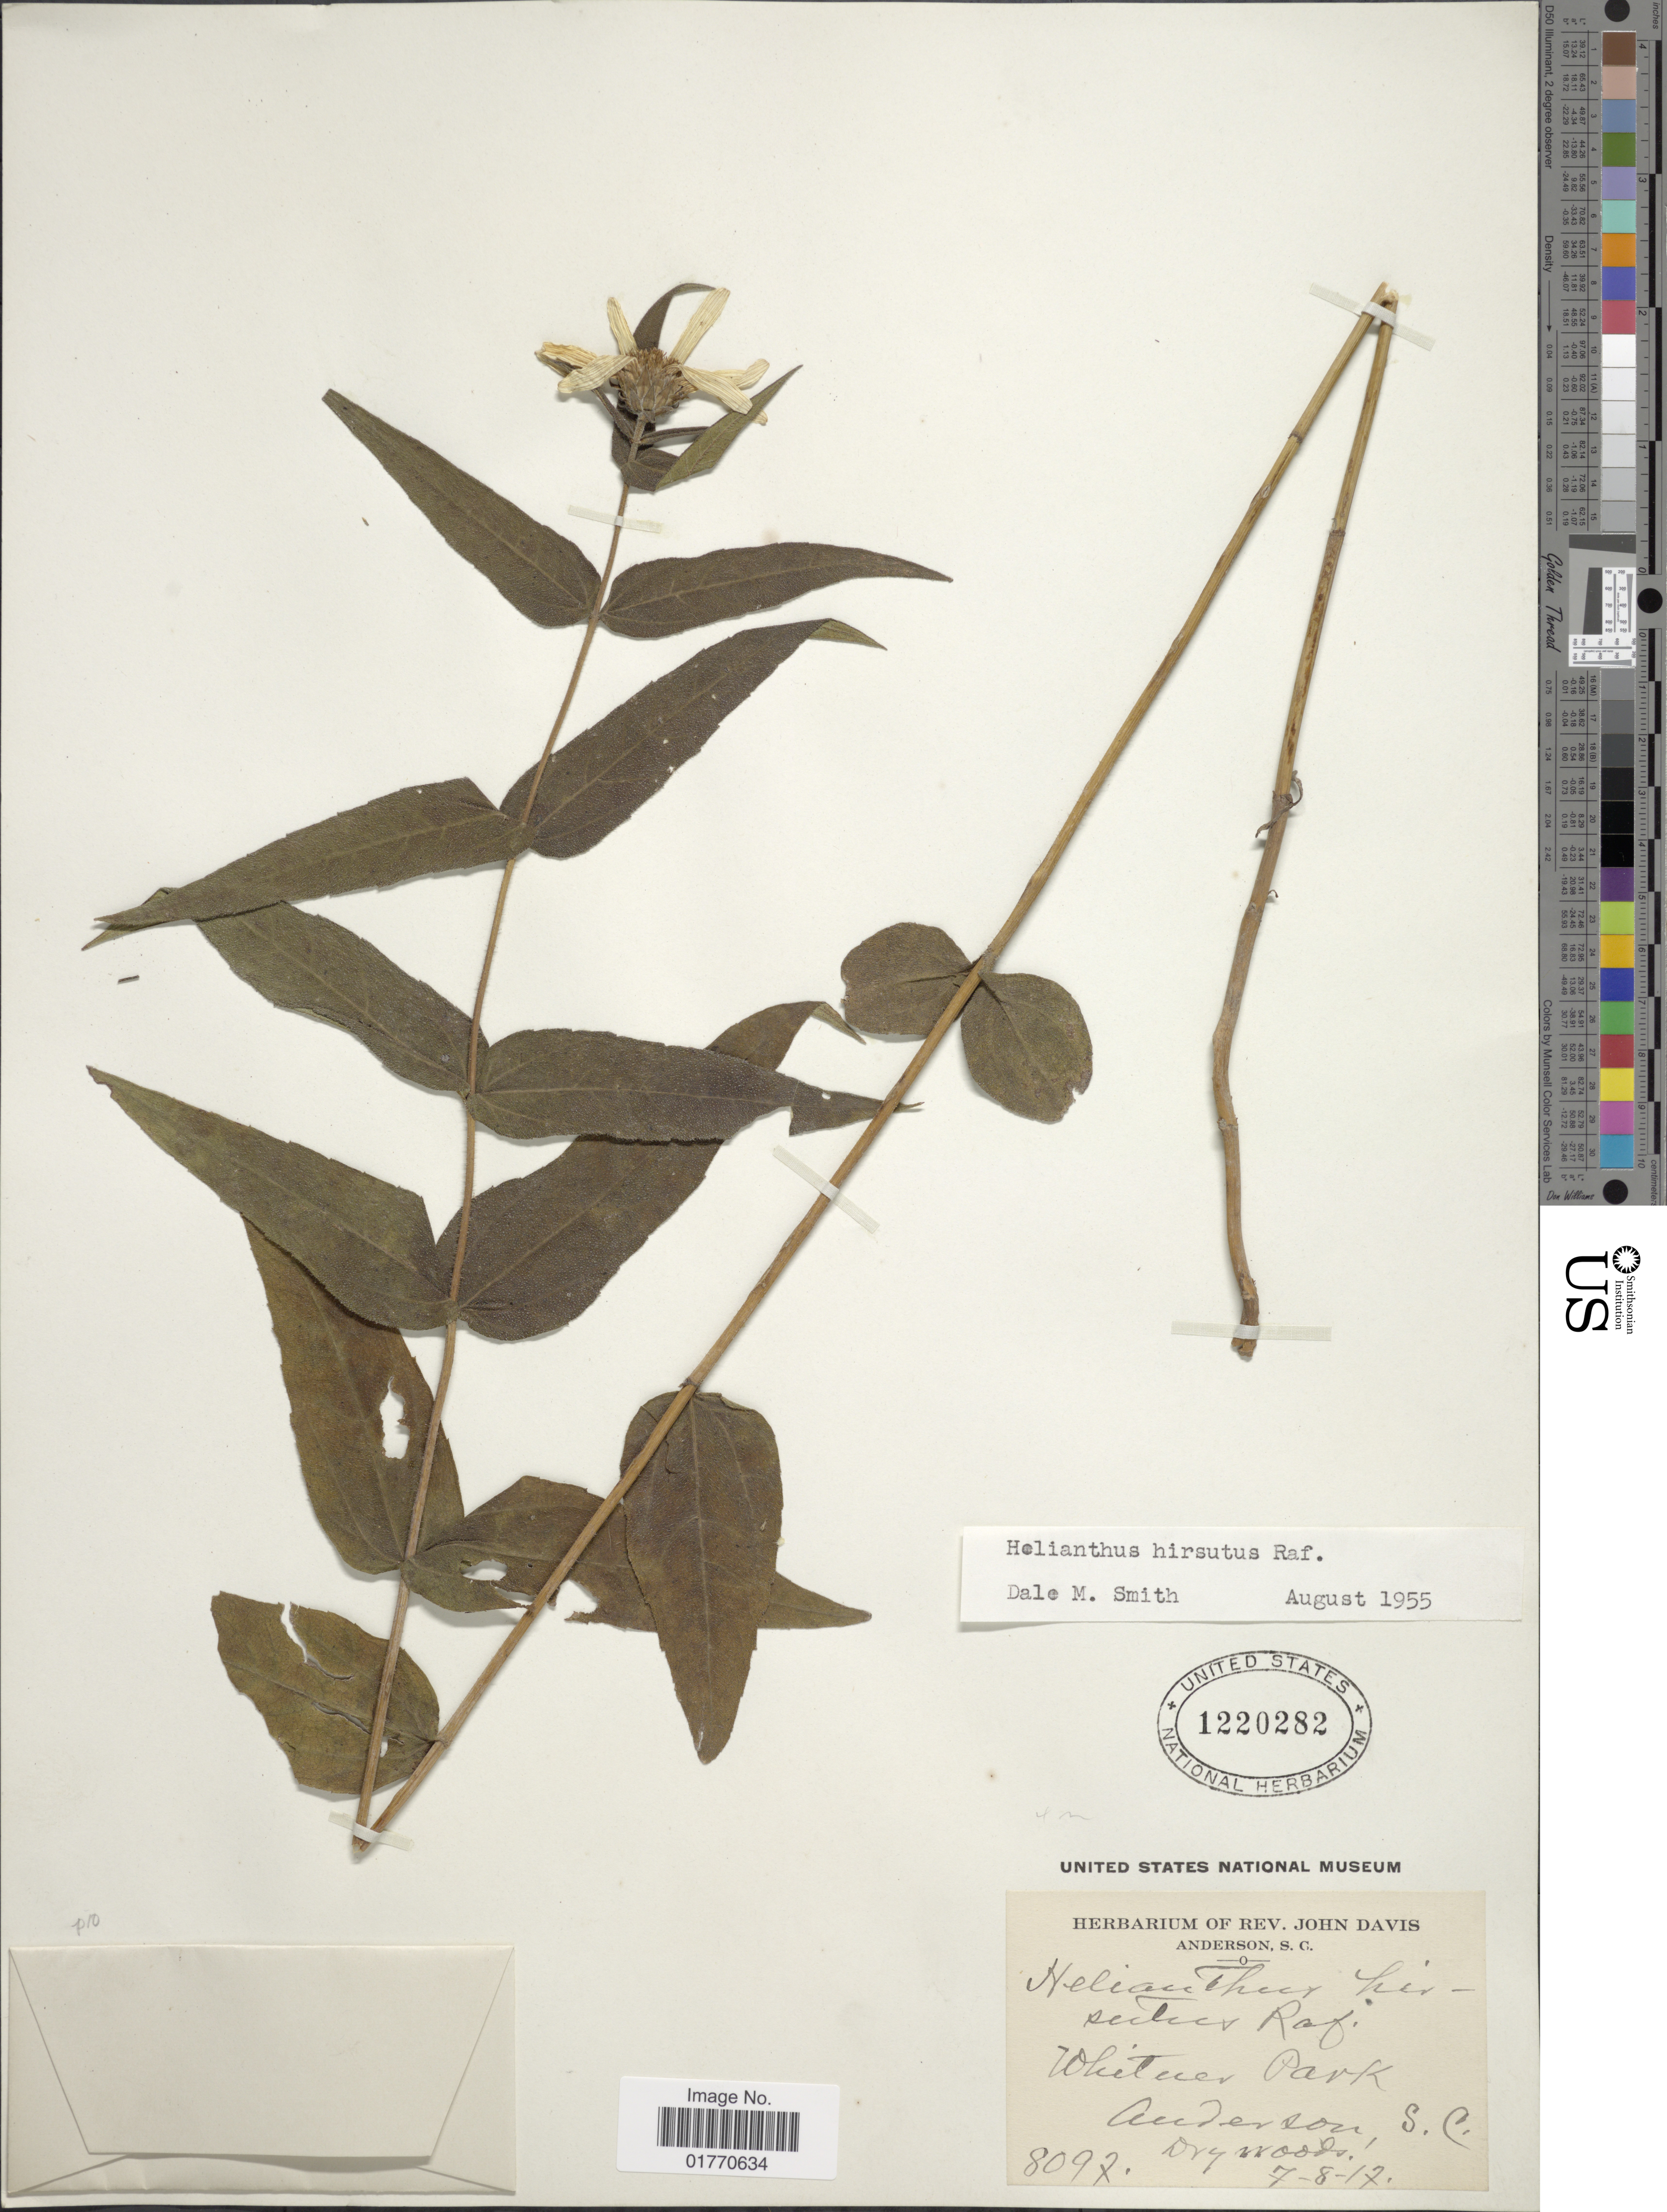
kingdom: Plantae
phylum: Tracheophyta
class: Magnoliopsida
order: Asterales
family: Asteraceae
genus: Helianthus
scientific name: Helianthus hirsutus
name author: Raf.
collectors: ex herb. Rev. John Davis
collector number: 8097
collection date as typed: Transcribed d/m/y: 8/7/17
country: United States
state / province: South Carolina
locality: Whitier Park, Anderson.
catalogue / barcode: US 1220282